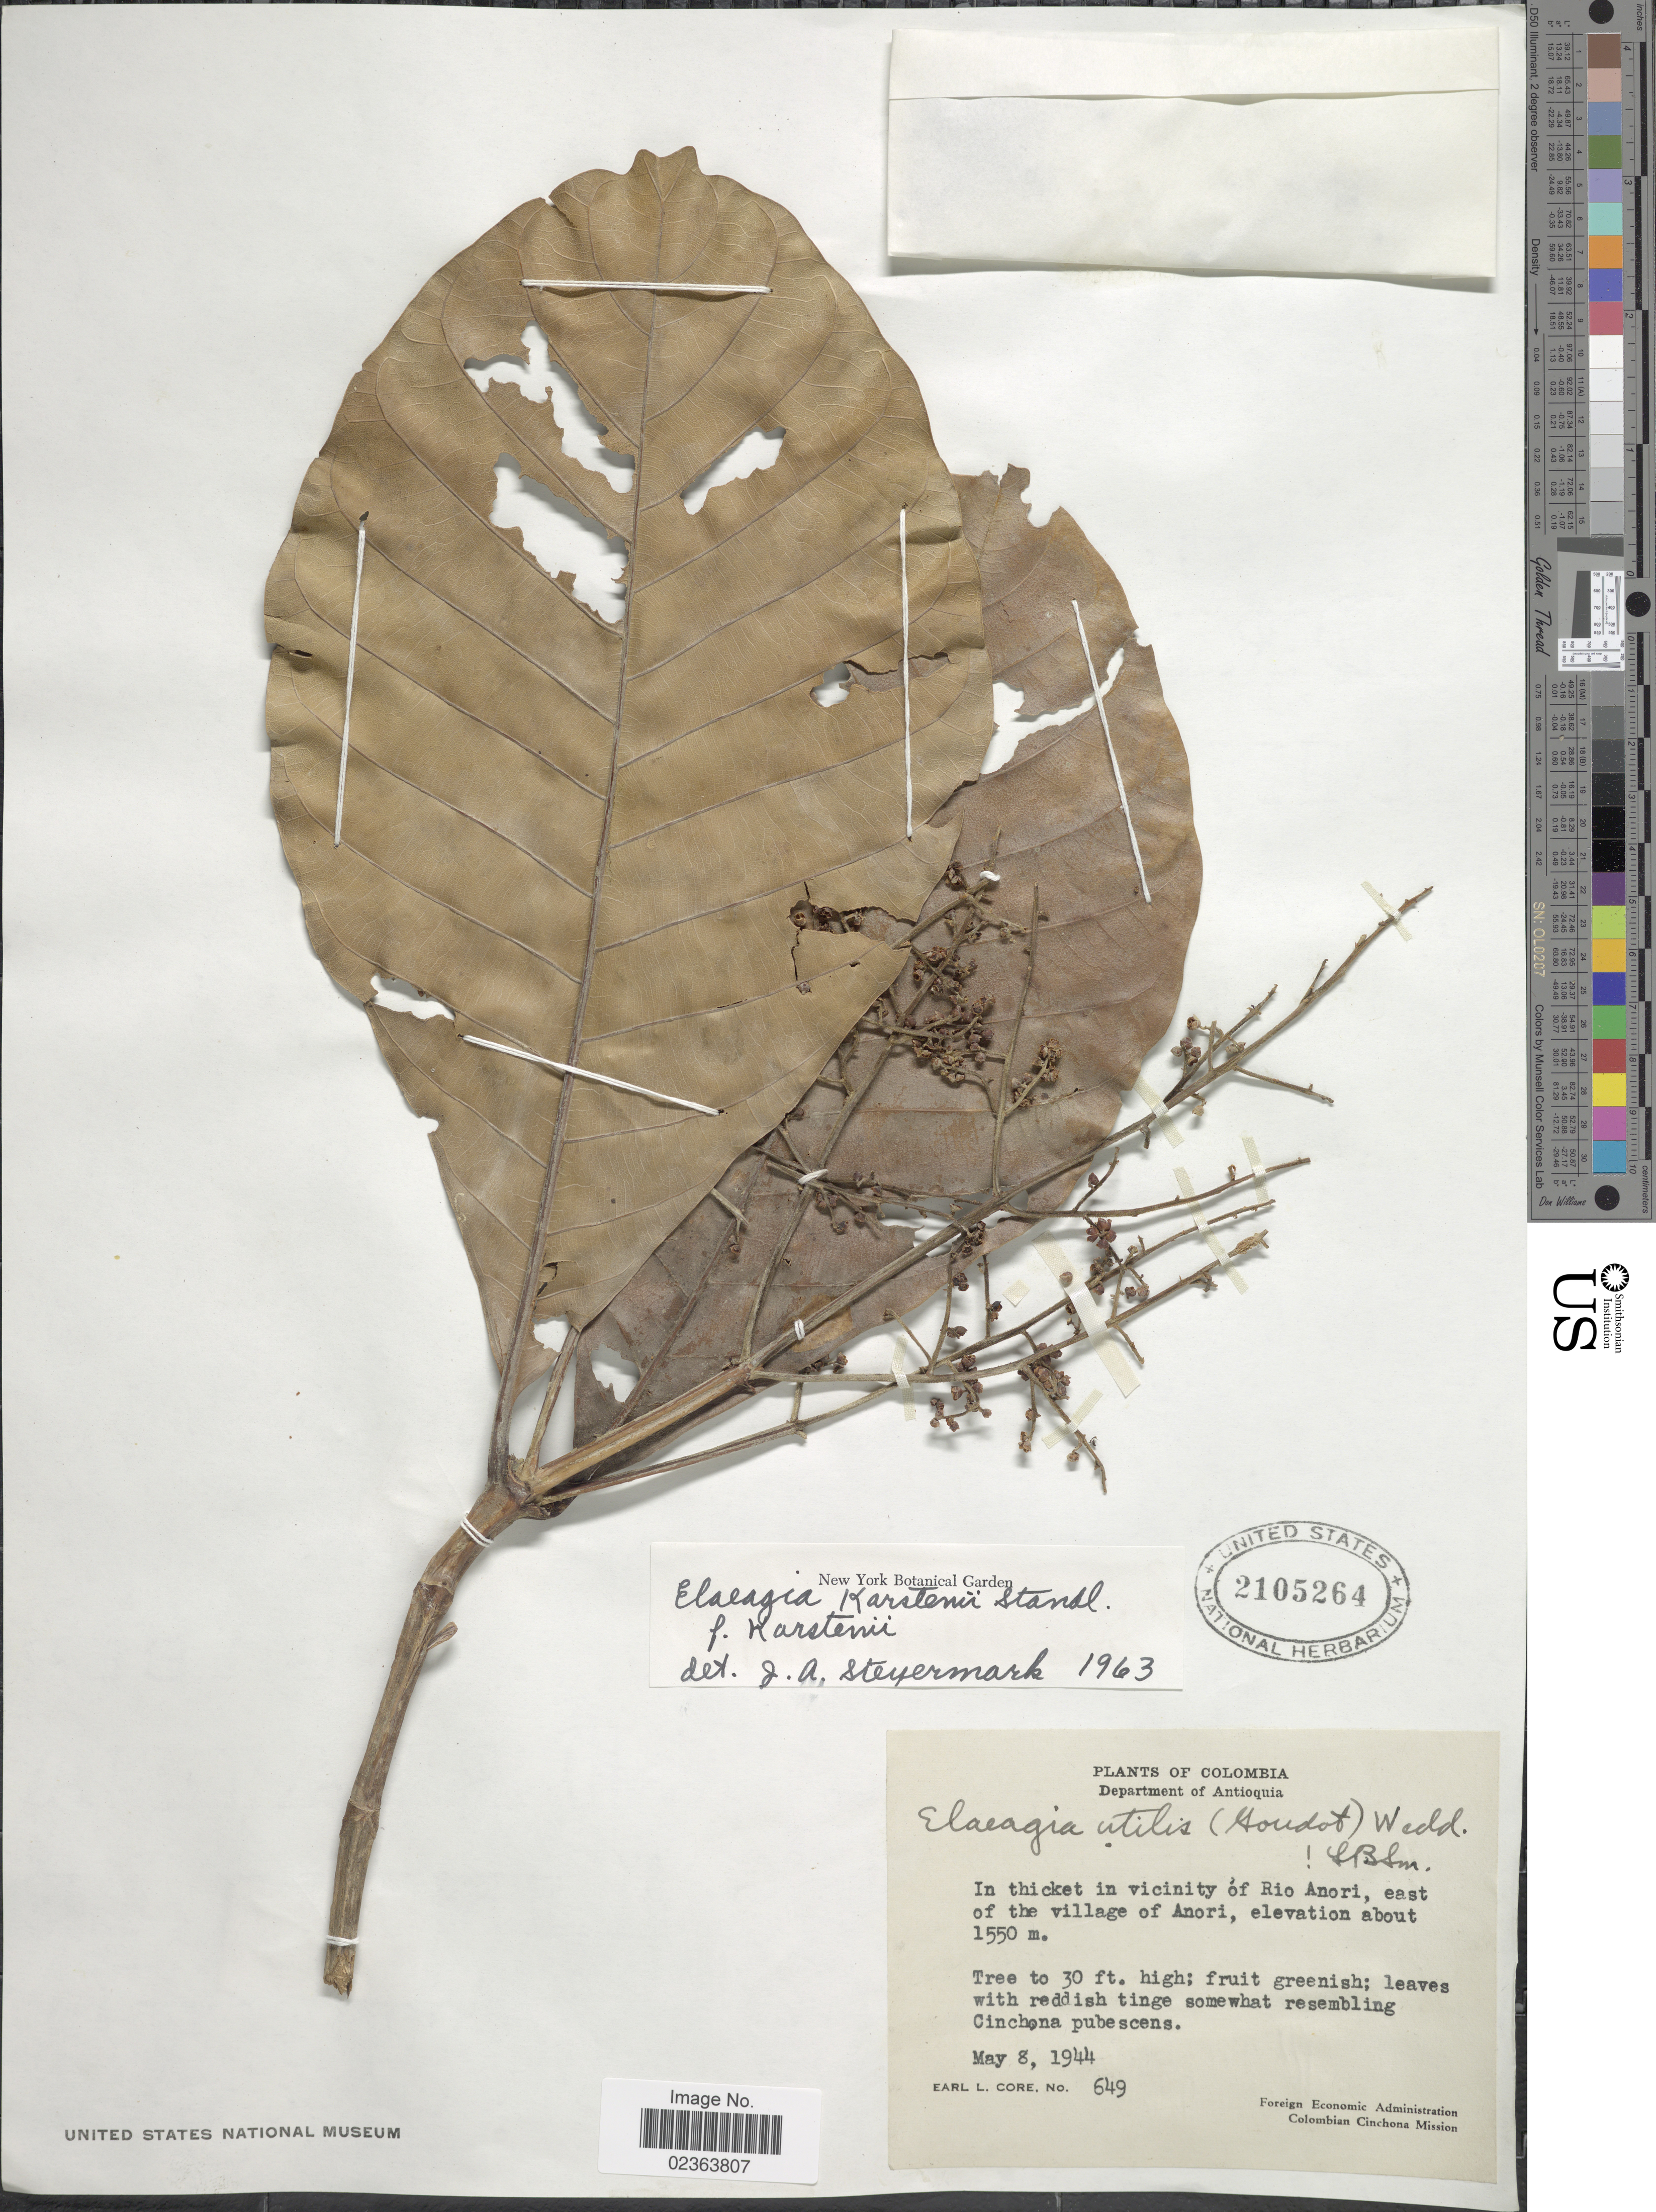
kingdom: Plantae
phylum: Tracheophyta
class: Magnoliopsida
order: Gentianales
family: Rubiaceae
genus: Elaeagia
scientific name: Elaeagia karstenii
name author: Standl.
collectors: E. L. Core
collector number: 649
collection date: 1944-05-08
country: Colombia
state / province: Antioquia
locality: Department of Antioquia, In the thicket in vicinity of Rio Anori, east of the village of Anori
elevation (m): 1550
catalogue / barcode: US 2105264